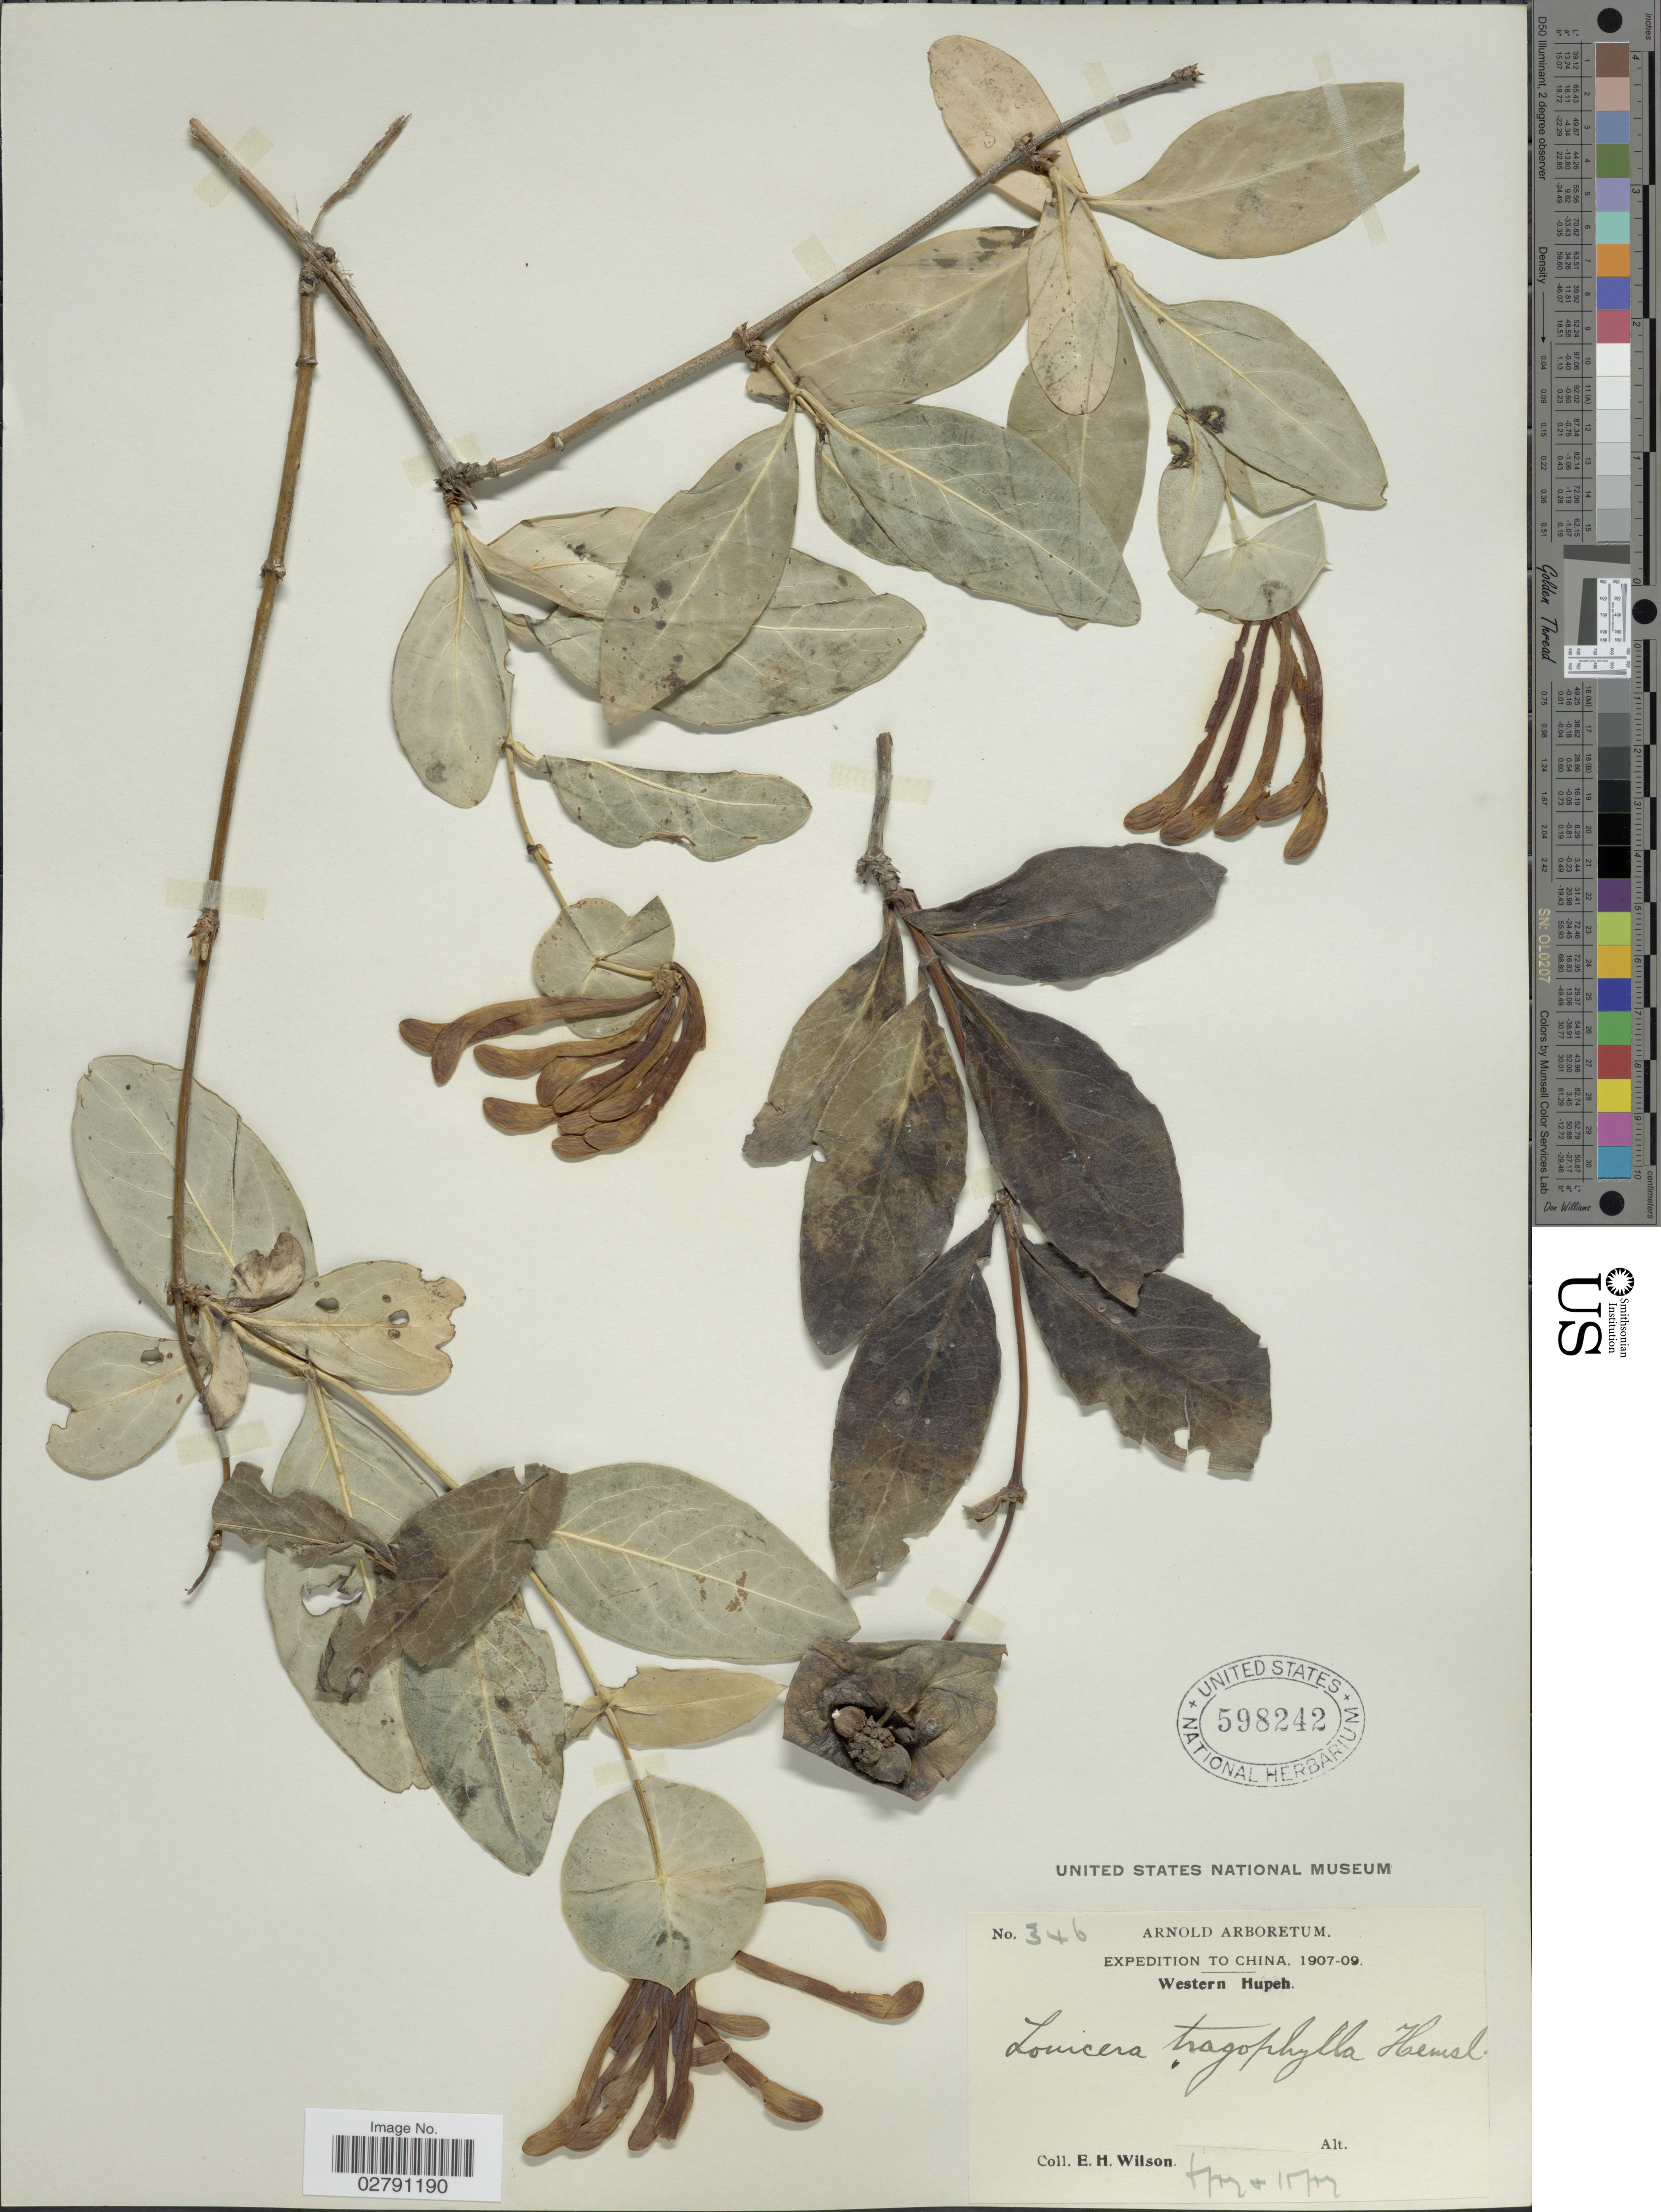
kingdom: Plantae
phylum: Tracheophyta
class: Magnoliopsida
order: Dipsacales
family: Caprifoliaceae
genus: Lonicera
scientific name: Lonicera tragophylla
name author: Hemsl.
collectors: E. Wilson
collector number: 346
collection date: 1907-06/1907-10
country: China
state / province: Hubei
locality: Western Hupeh.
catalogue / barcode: US 598242